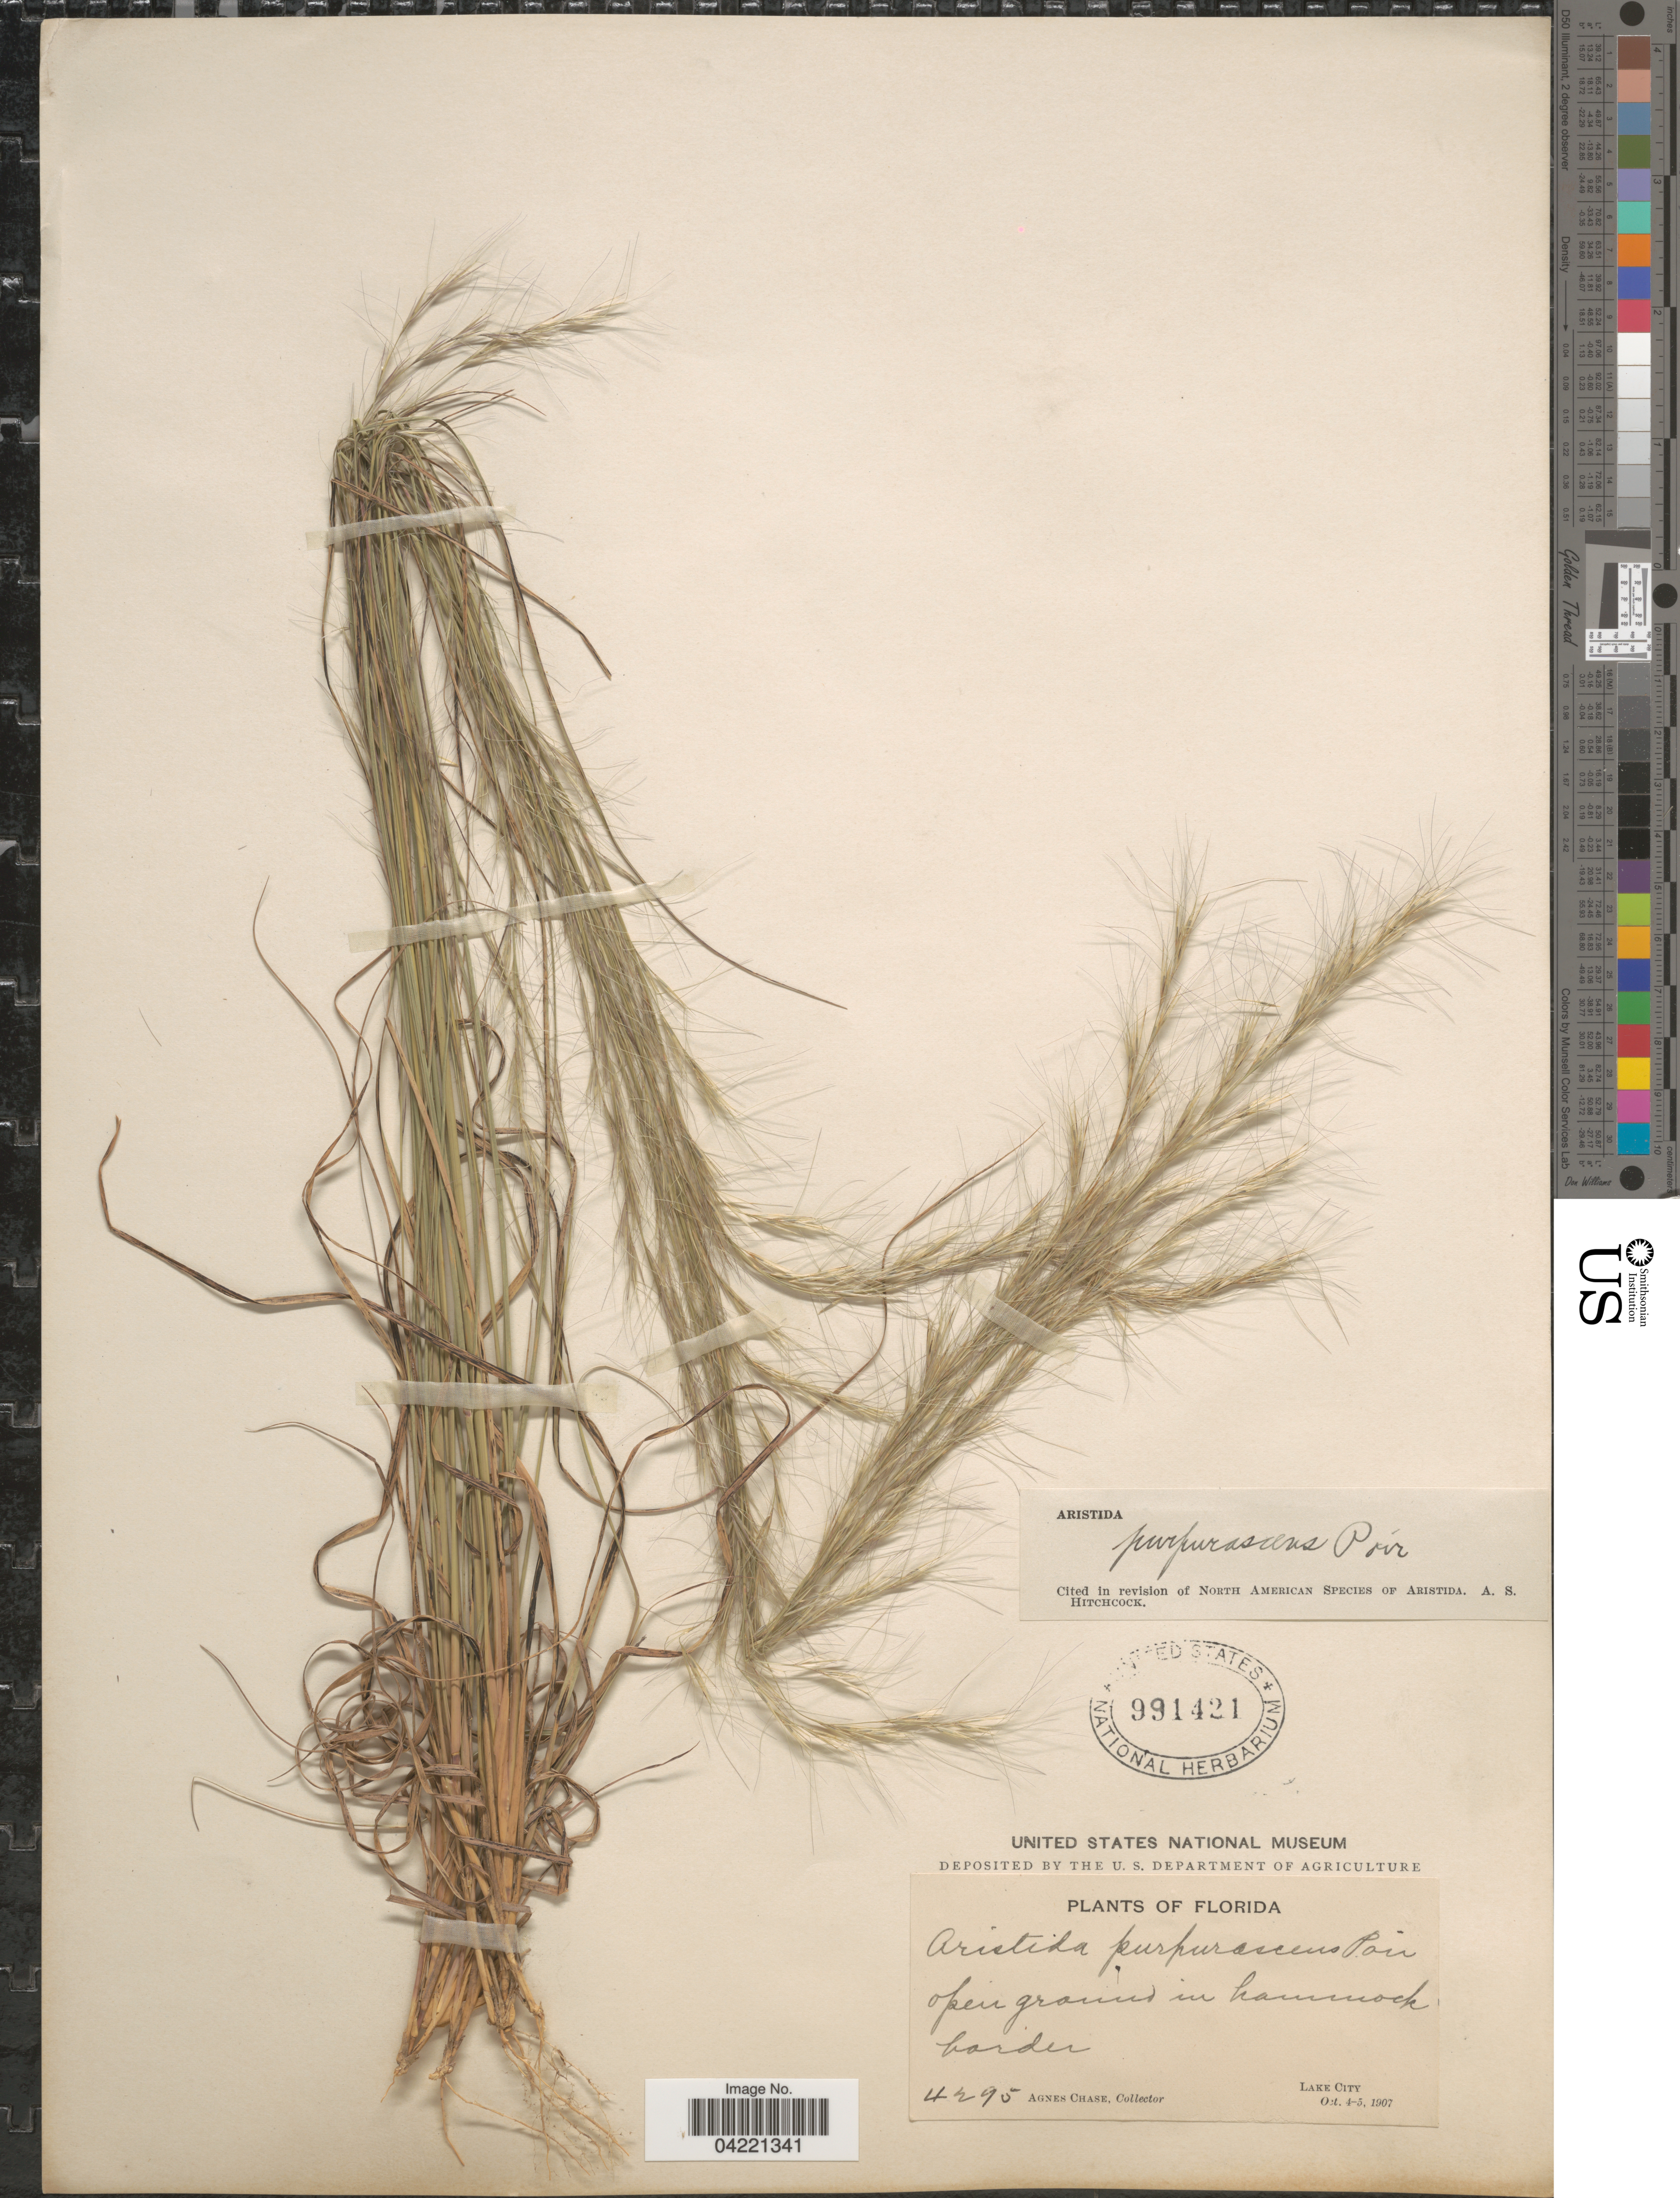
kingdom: Plantae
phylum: Tracheophyta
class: Liliopsida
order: Poales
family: Poaceae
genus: Aristida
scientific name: Aristida purpurascens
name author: Poir.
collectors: A. Chase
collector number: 4295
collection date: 1907-10-04/1907-10-05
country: United States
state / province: Florida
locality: Open ground in hammock border. Lake City.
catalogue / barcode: US 991421